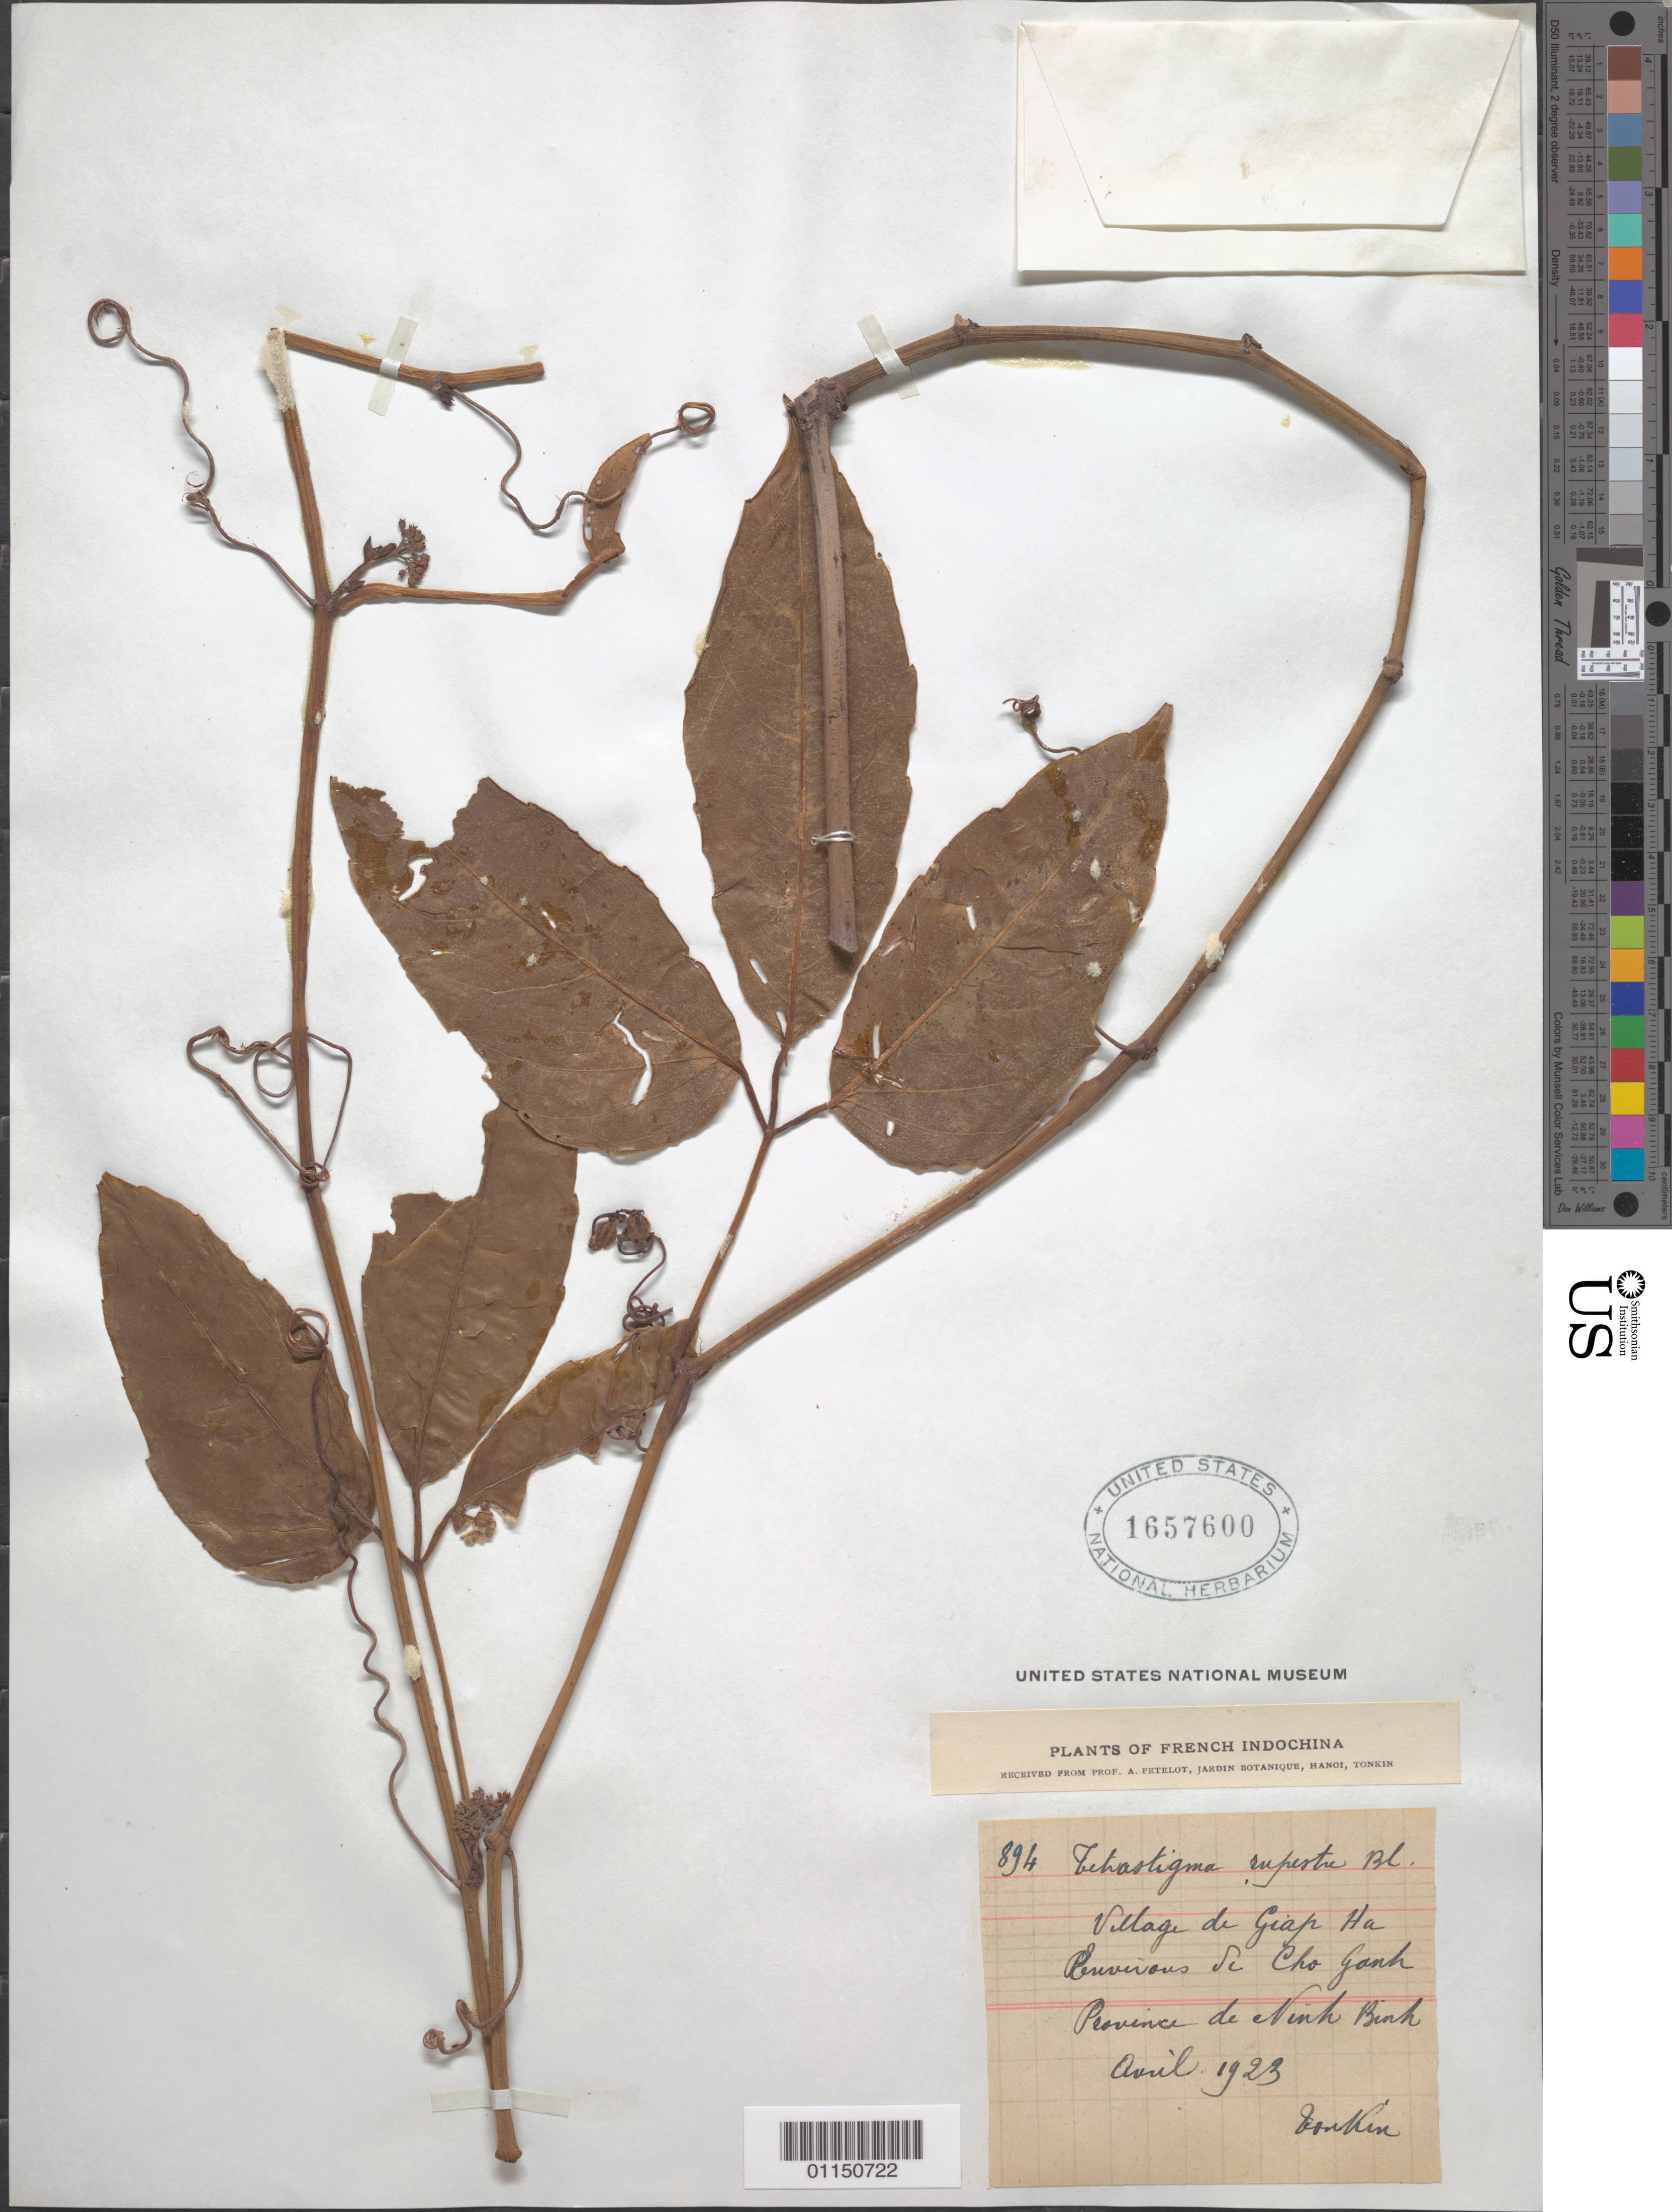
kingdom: Plantae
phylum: Tracheophyta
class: Magnoliopsida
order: Vitales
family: Vitaceae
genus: Tetrastigma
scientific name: Tetrastigma rupestre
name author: Planch.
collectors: A. Petelot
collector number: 894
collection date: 1923-04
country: Vietnam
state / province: Ninh Binh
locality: Tonkin.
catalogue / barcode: US 1657600